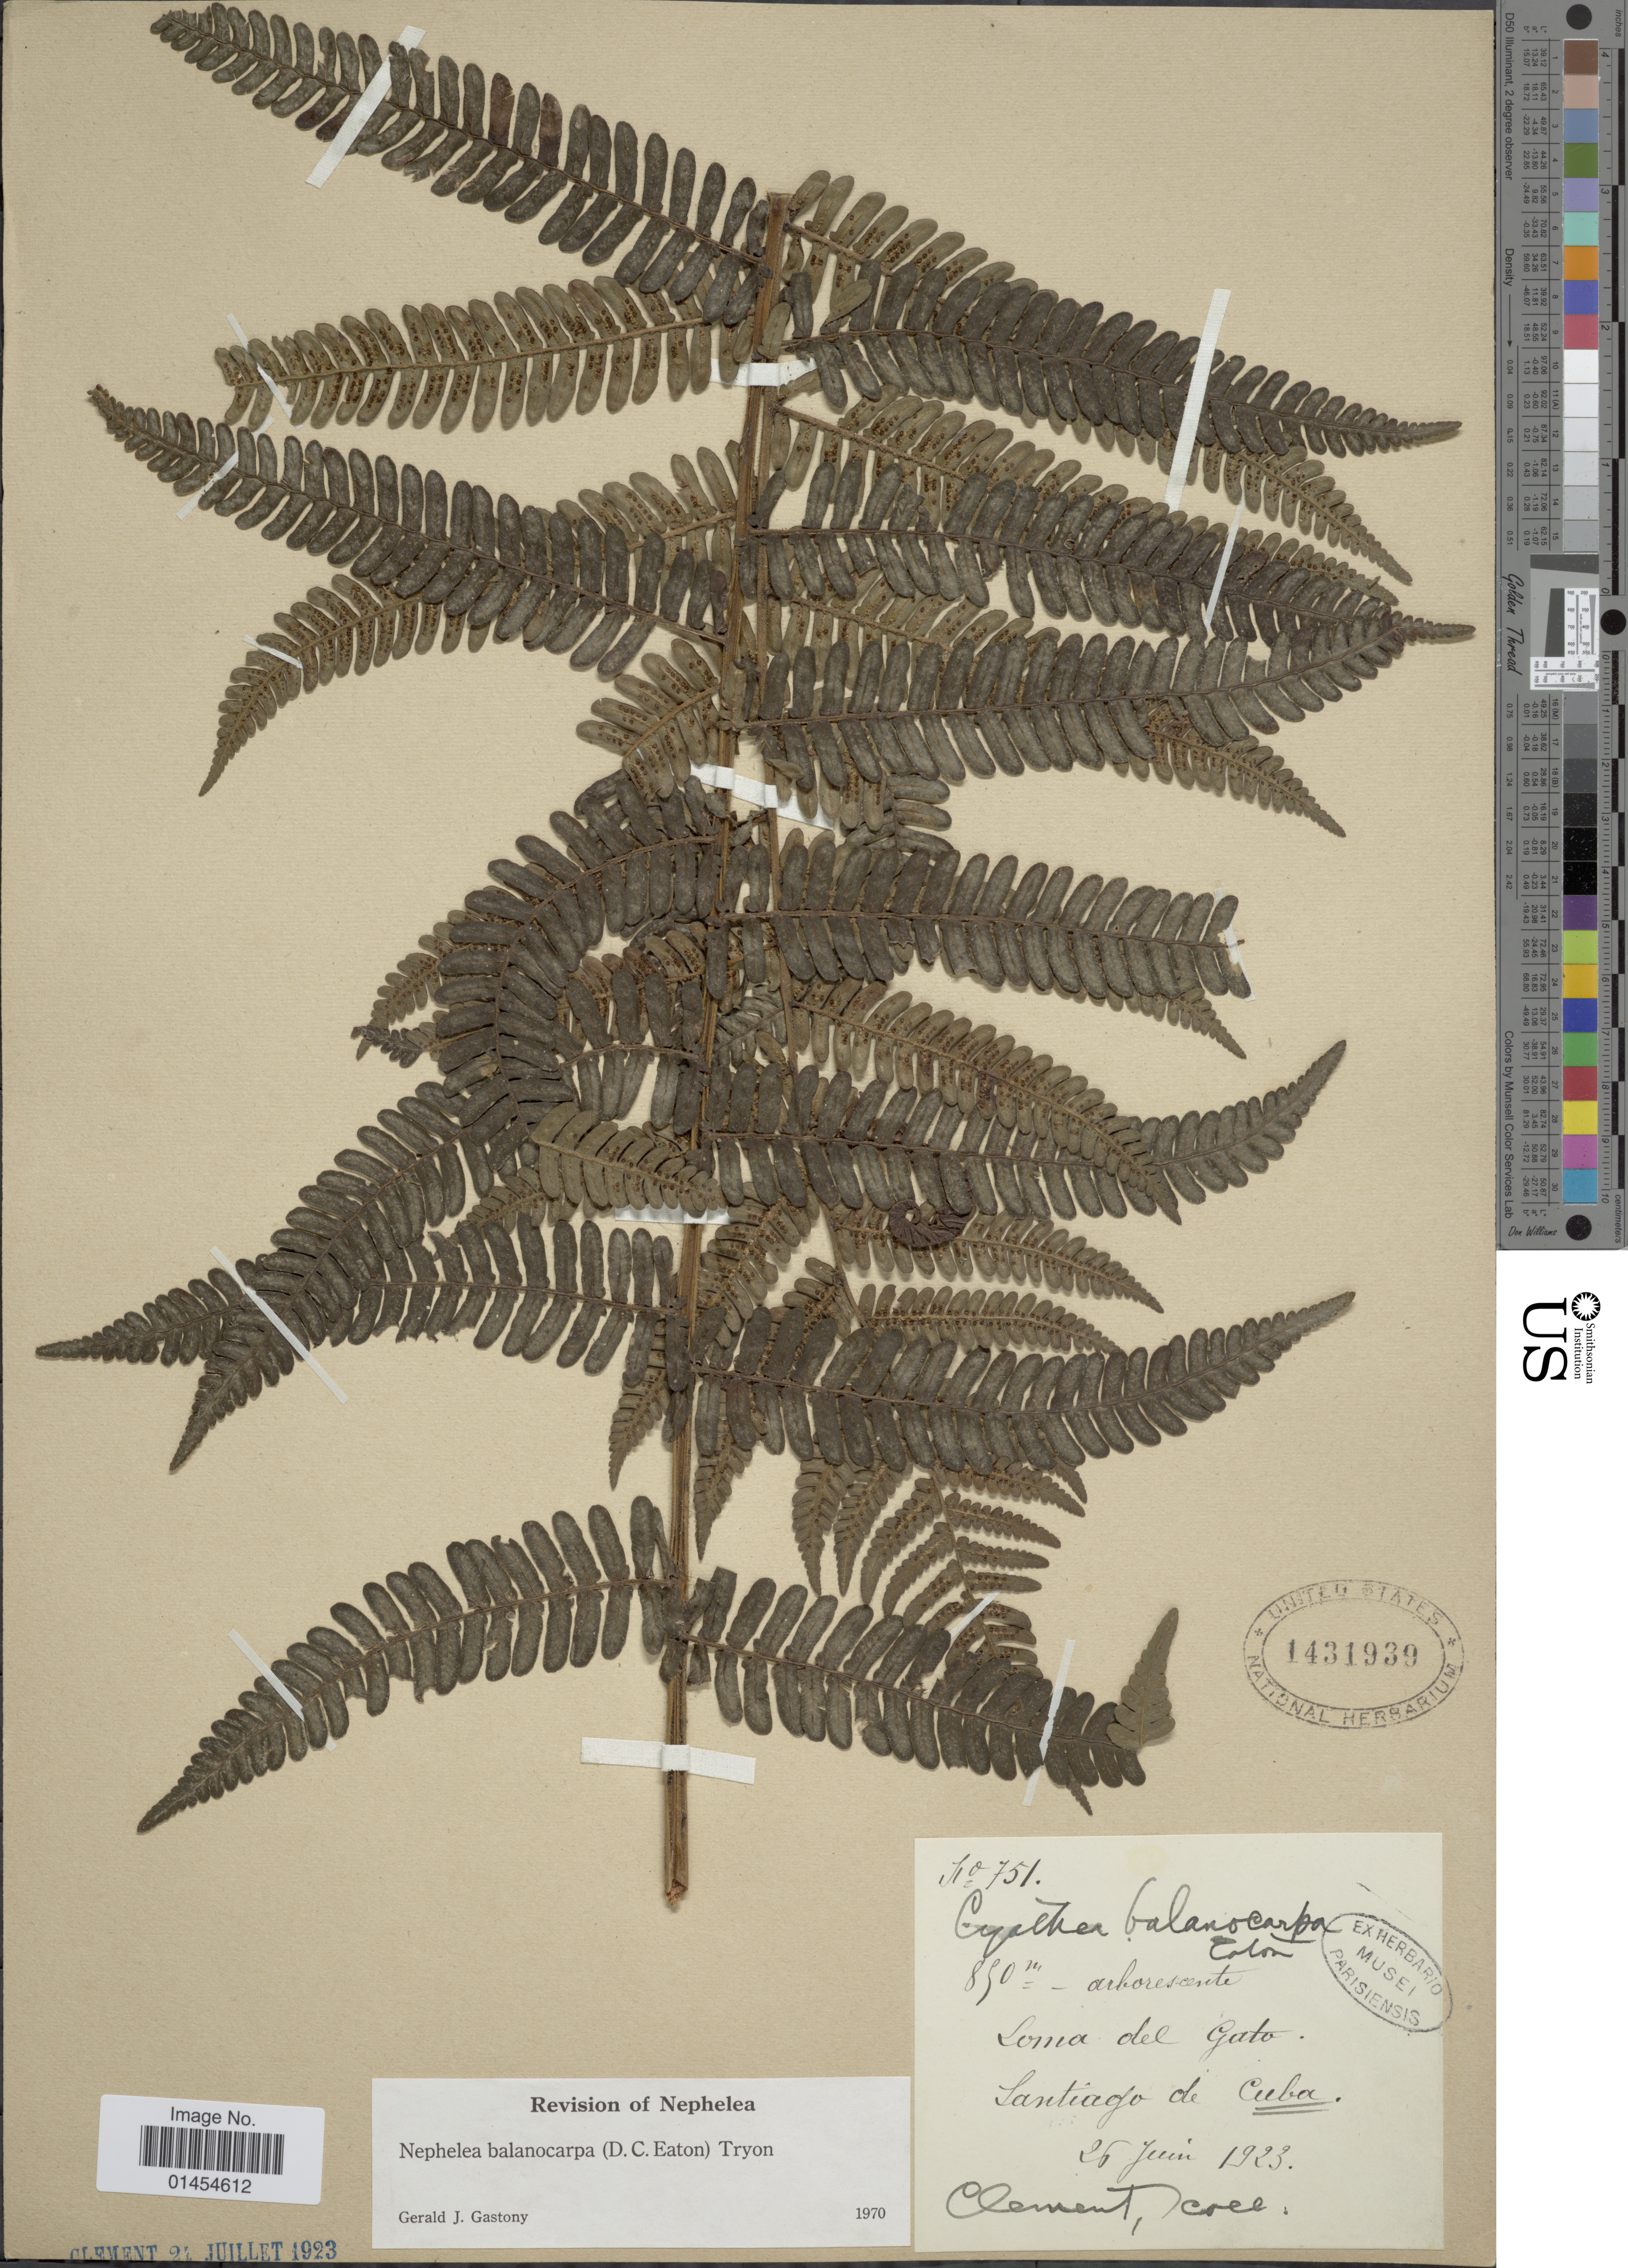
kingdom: Plantae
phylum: Tracheophyta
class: Polypodiopsida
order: Cyatheales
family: Cyatheaceae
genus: Alsophila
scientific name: Alsophila balanocarpa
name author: (D.C. Eaton) D.S. Conant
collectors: -. Clement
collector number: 751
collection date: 1923-06-26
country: Cuba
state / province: Santiago de Cuba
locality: Loma del Gato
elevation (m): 850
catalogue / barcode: US 1431939